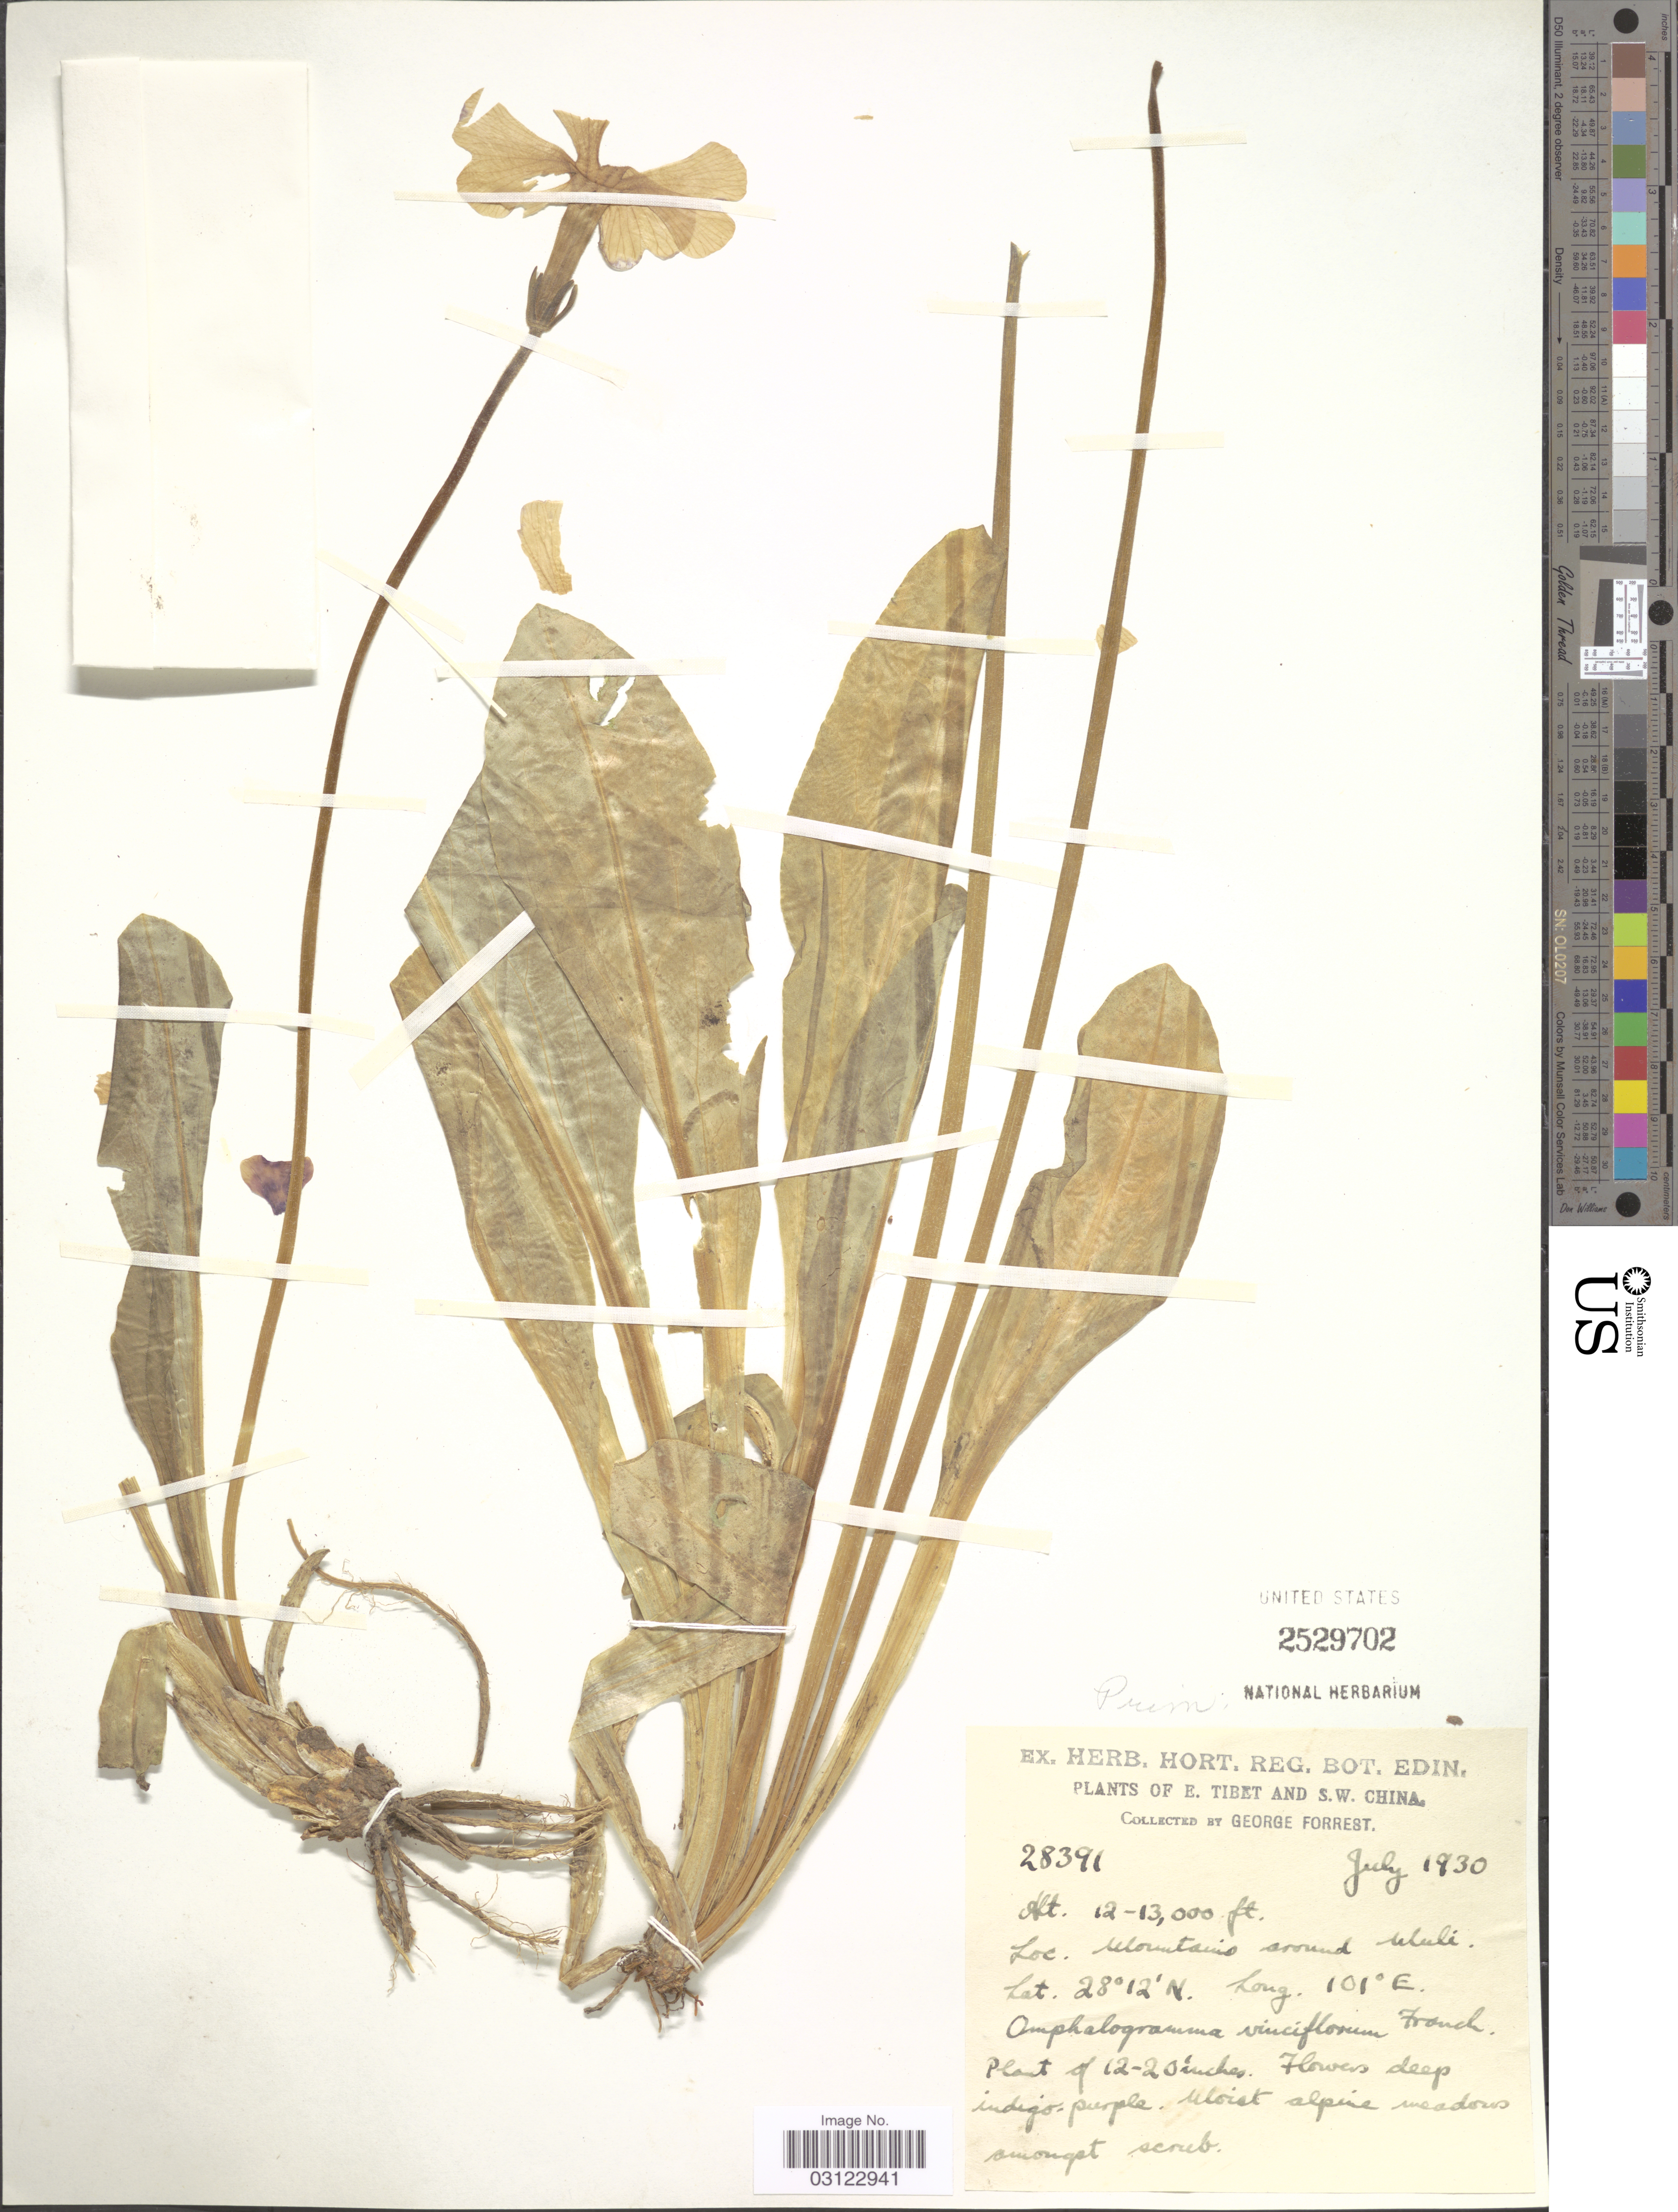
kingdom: Plantae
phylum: Tracheophyta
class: Magnoliopsida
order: Ericales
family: Primulaceae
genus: Omphalogramma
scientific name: Omphalogramma vinciflorum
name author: (Franch.) Franch.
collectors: G. Forrest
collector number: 28391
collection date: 1930-07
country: China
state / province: Xizang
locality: E. Tibet and S.W. China. Mountains around Muli.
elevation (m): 3658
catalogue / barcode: US 2529702